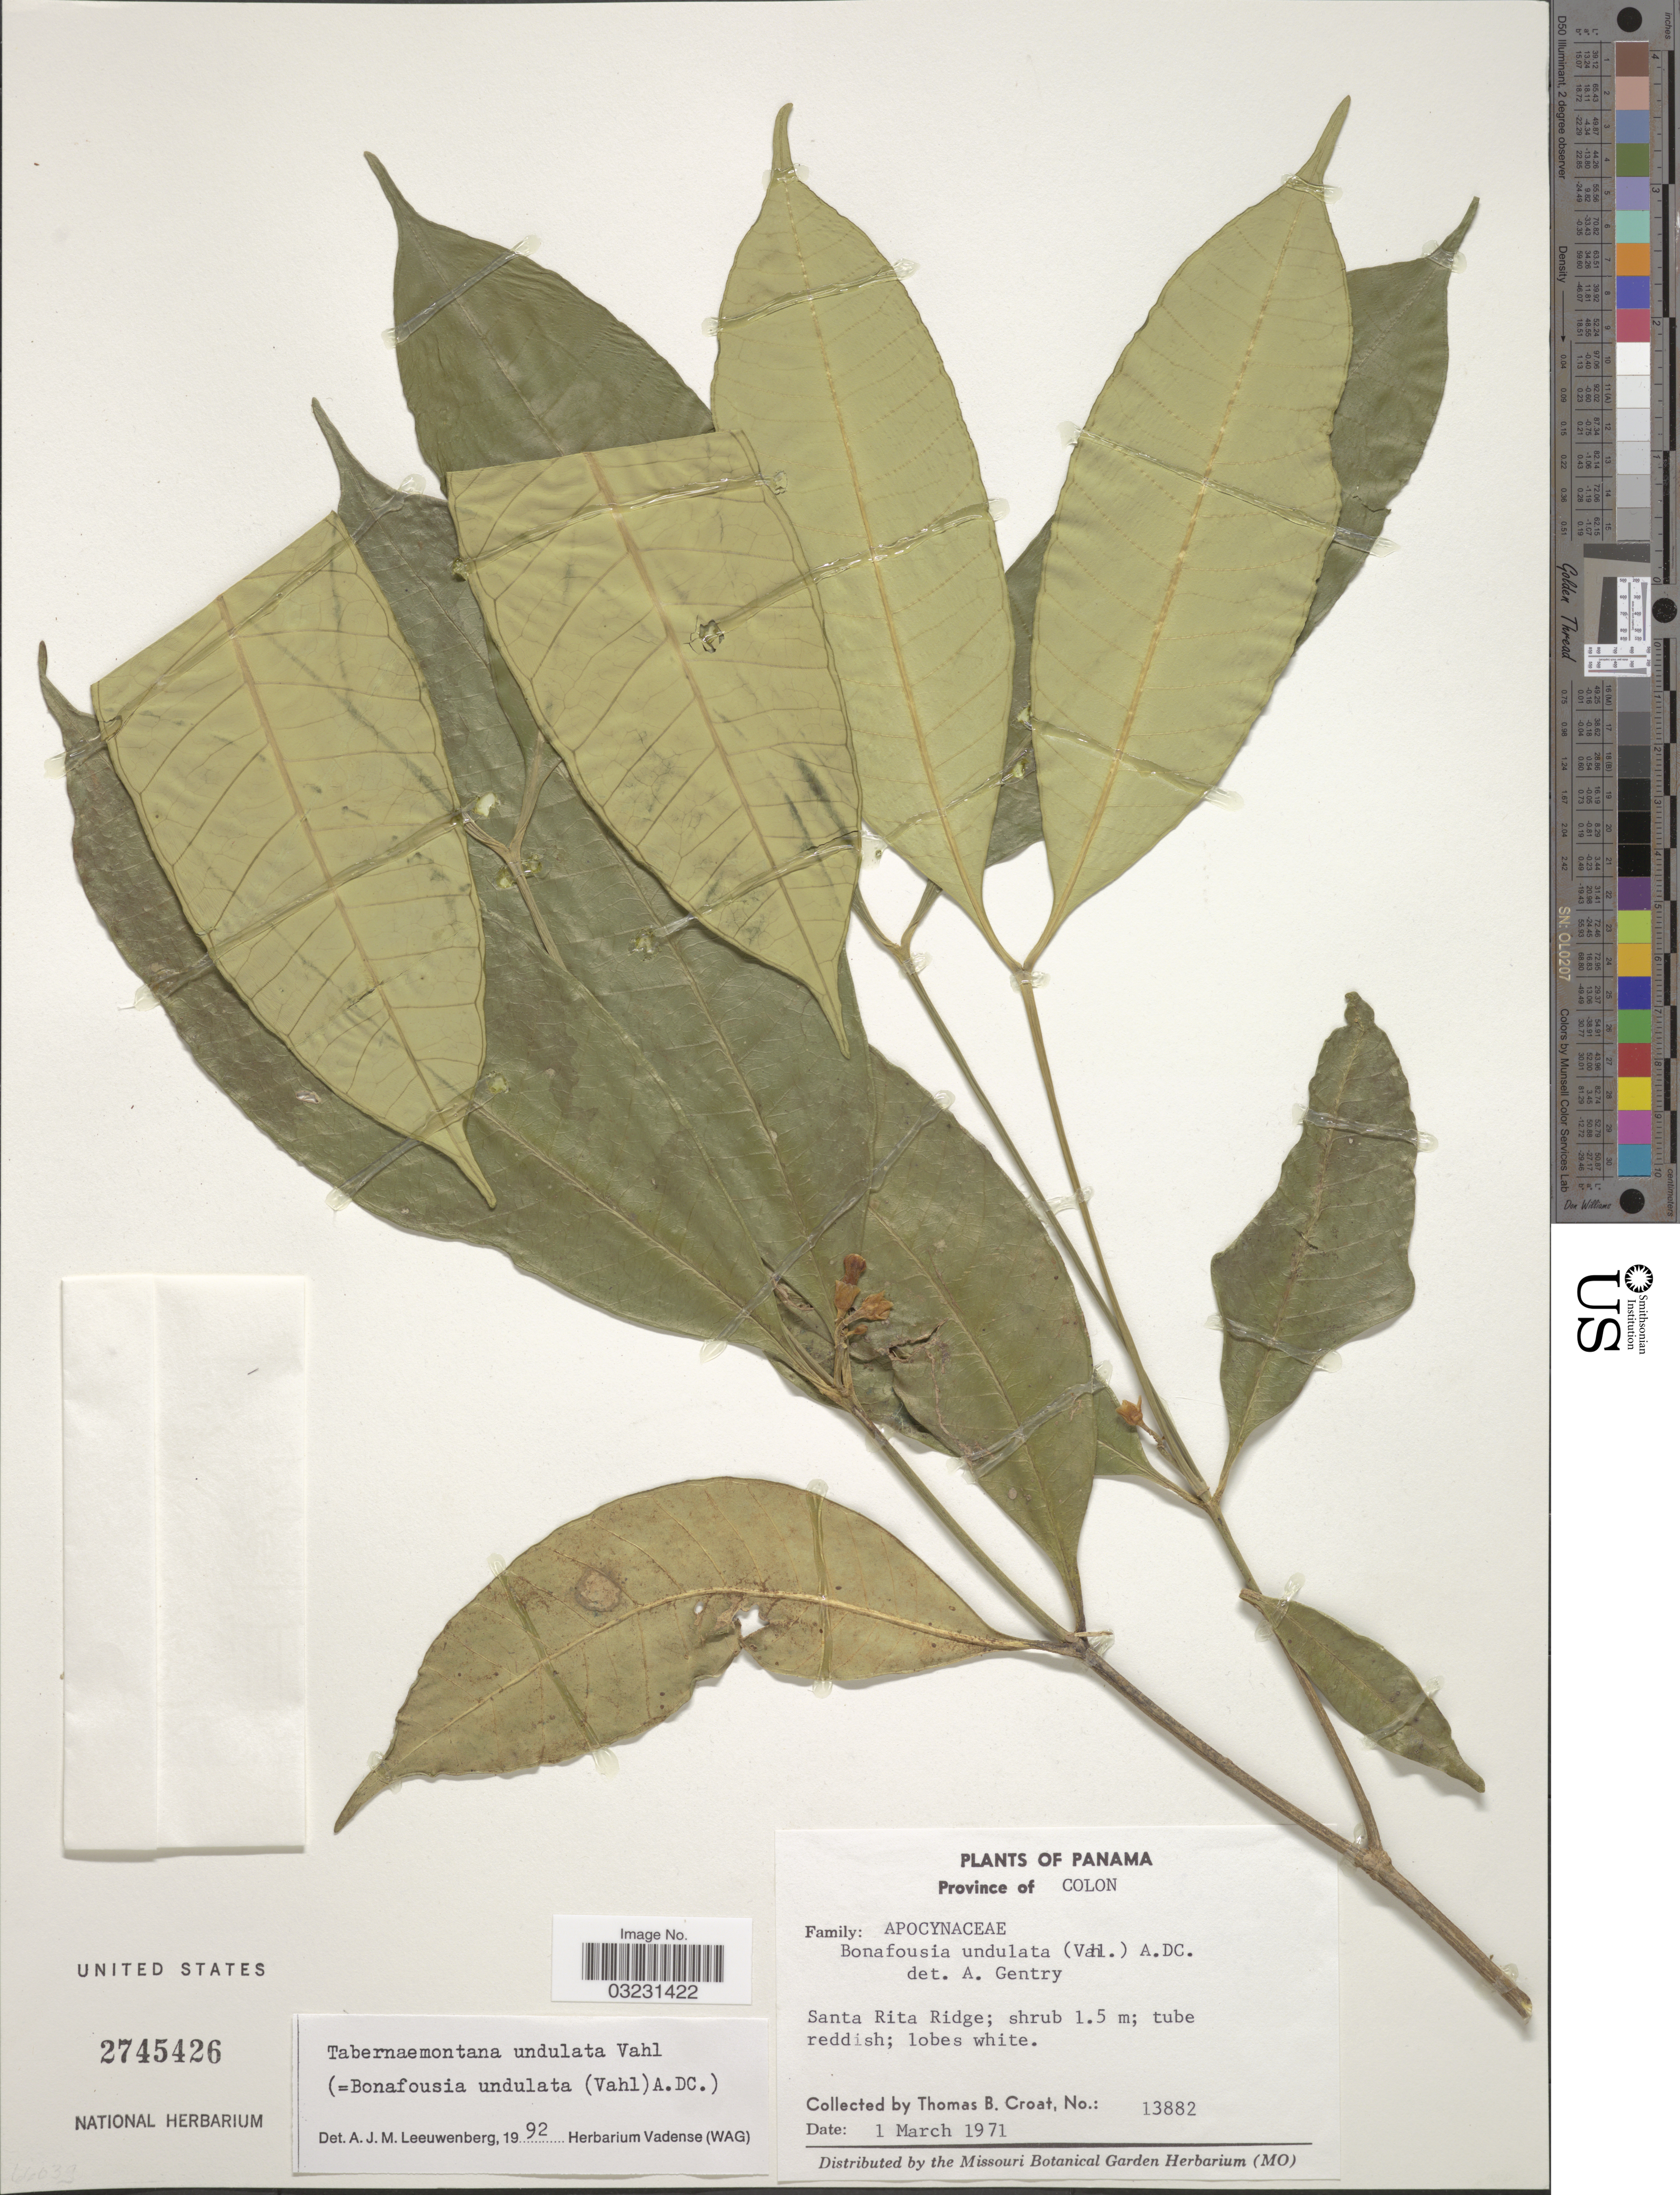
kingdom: Plantae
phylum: Tracheophyta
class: Magnoliopsida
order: Gentianales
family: Apocynaceae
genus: Tabernaemontana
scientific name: Tabernaemontana undulata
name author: Vahl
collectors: T. B. Croat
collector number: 13882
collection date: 1971-03-01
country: Panama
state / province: Colón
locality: Santa Rita Ridge.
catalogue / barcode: US 2745426